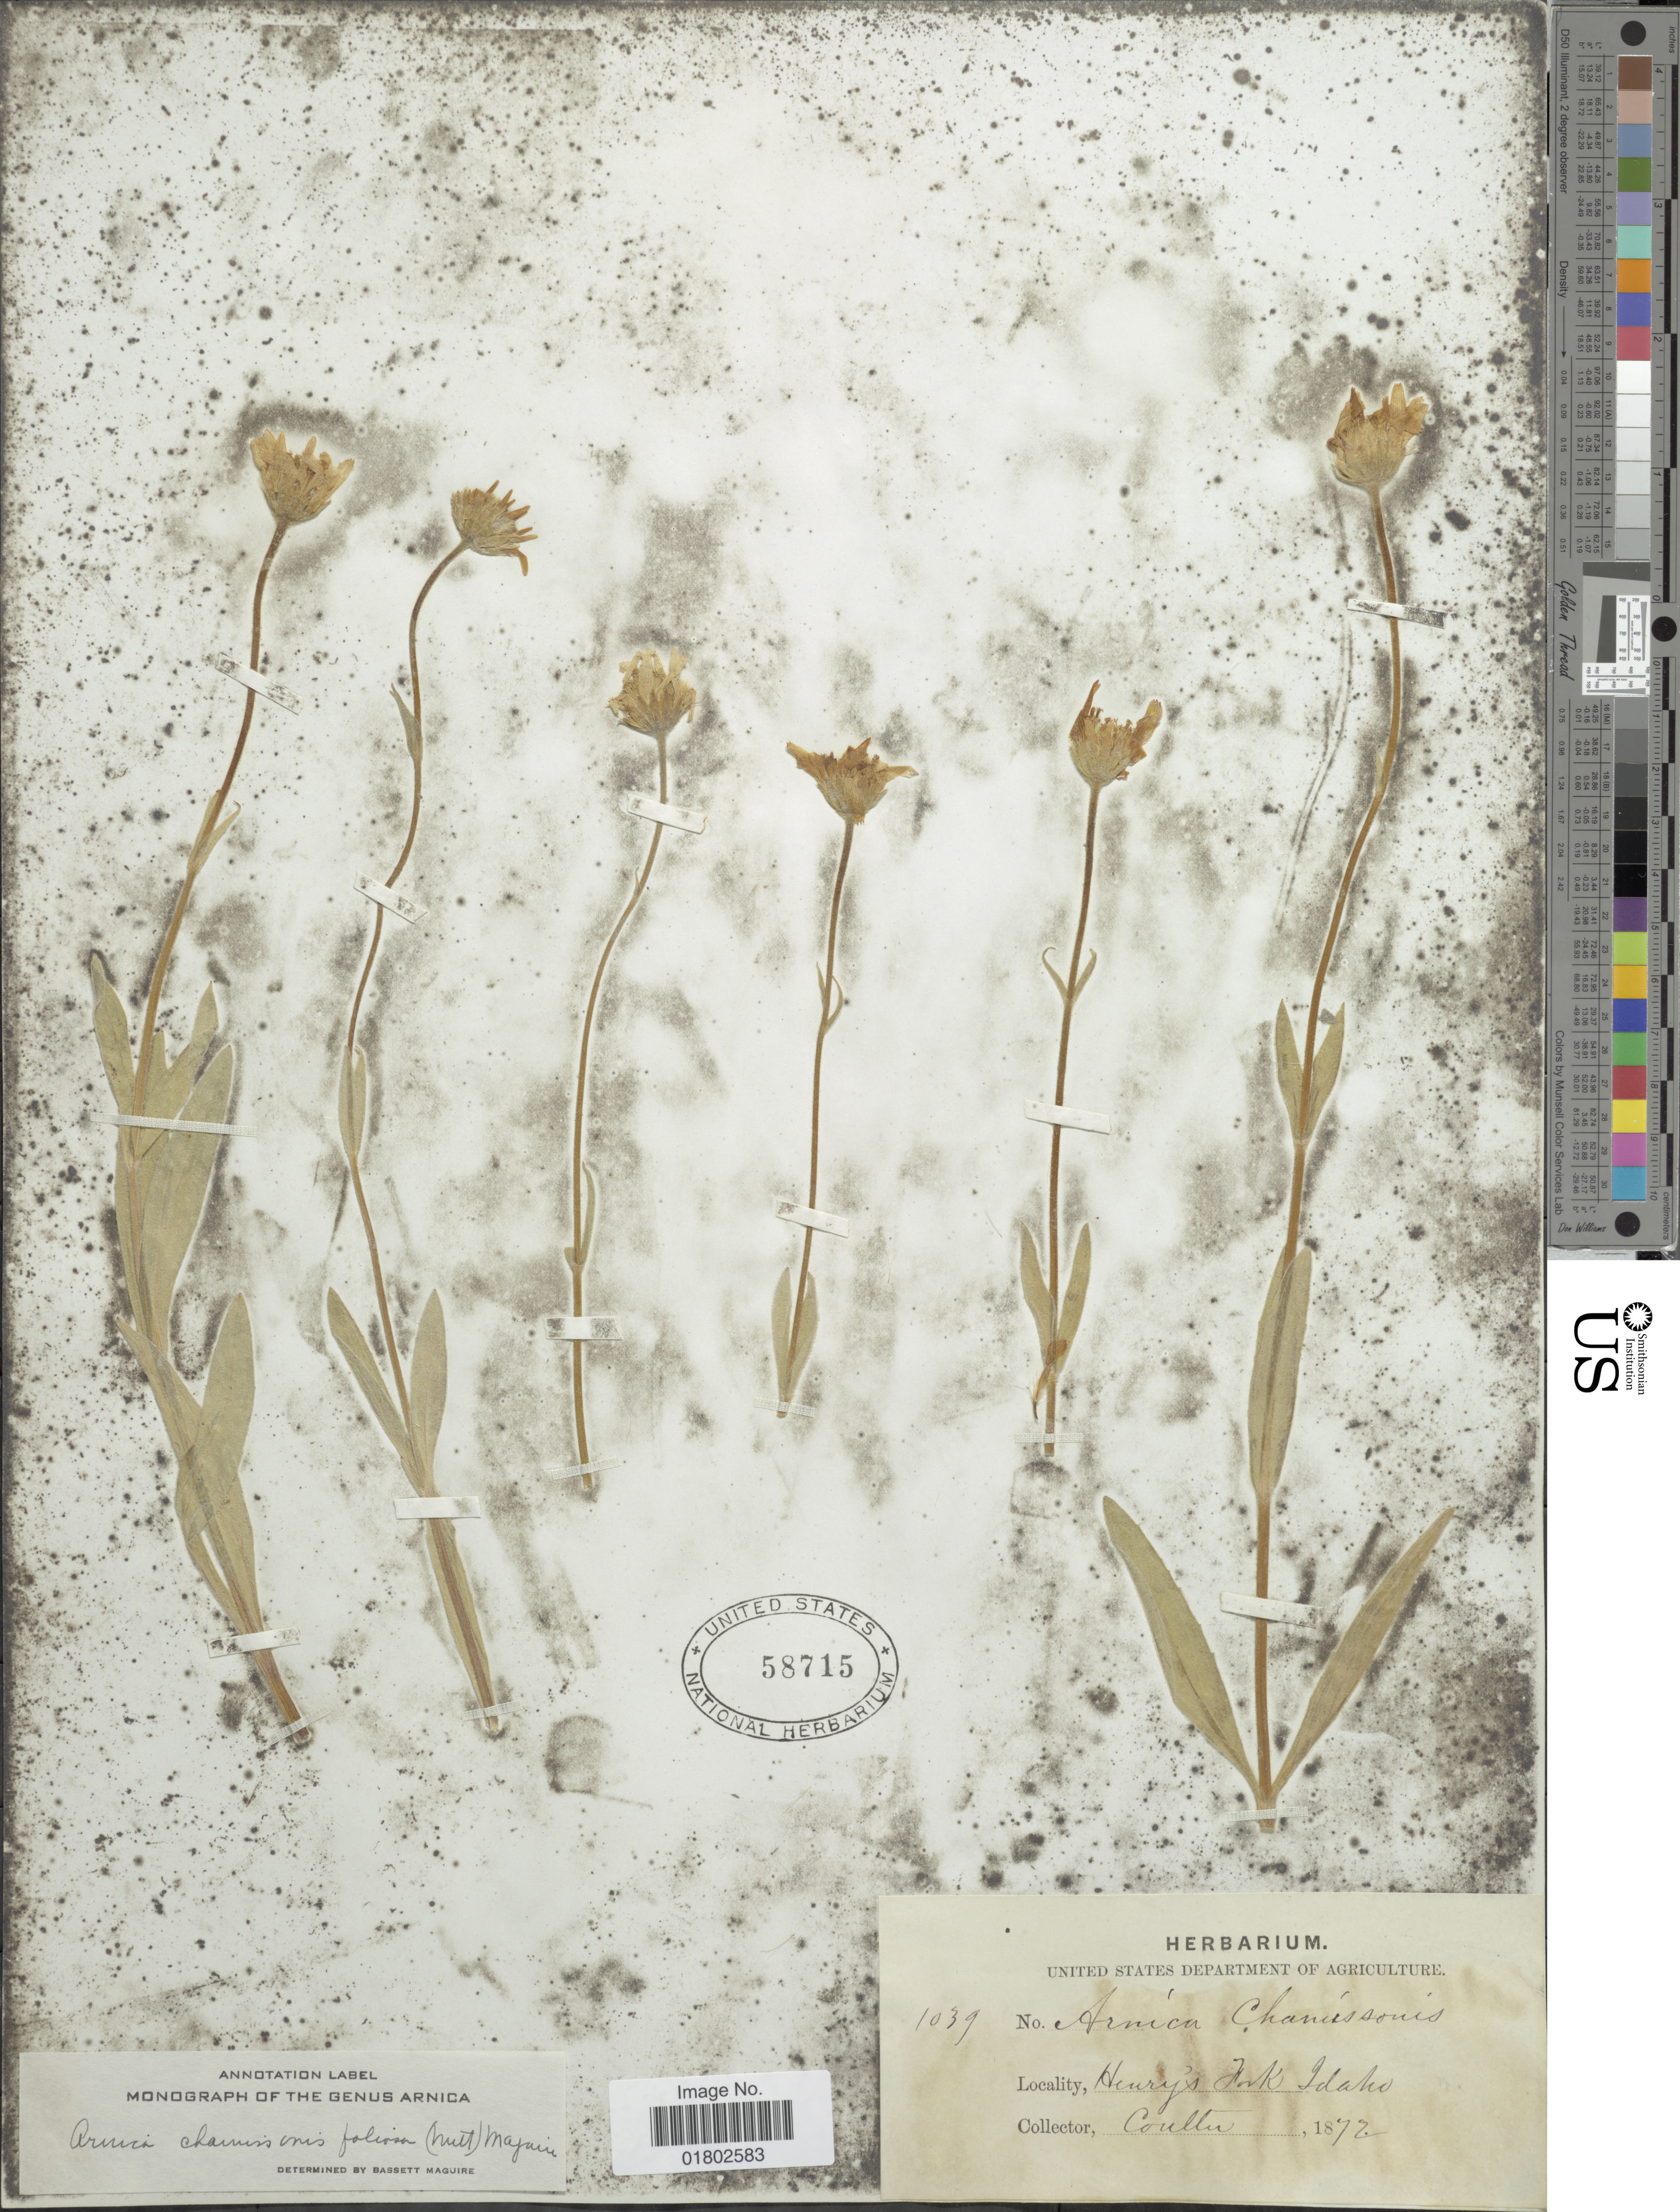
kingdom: Plantae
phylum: Tracheophyta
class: Magnoliopsida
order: Asterales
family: Asteraceae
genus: Arnica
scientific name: Arnica chamissonis subsp. foliosa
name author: (Nutt.) Maguire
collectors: -- Coulter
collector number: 1039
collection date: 1872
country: United States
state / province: Idaho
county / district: Madison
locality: Henry's Fork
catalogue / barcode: US 58715